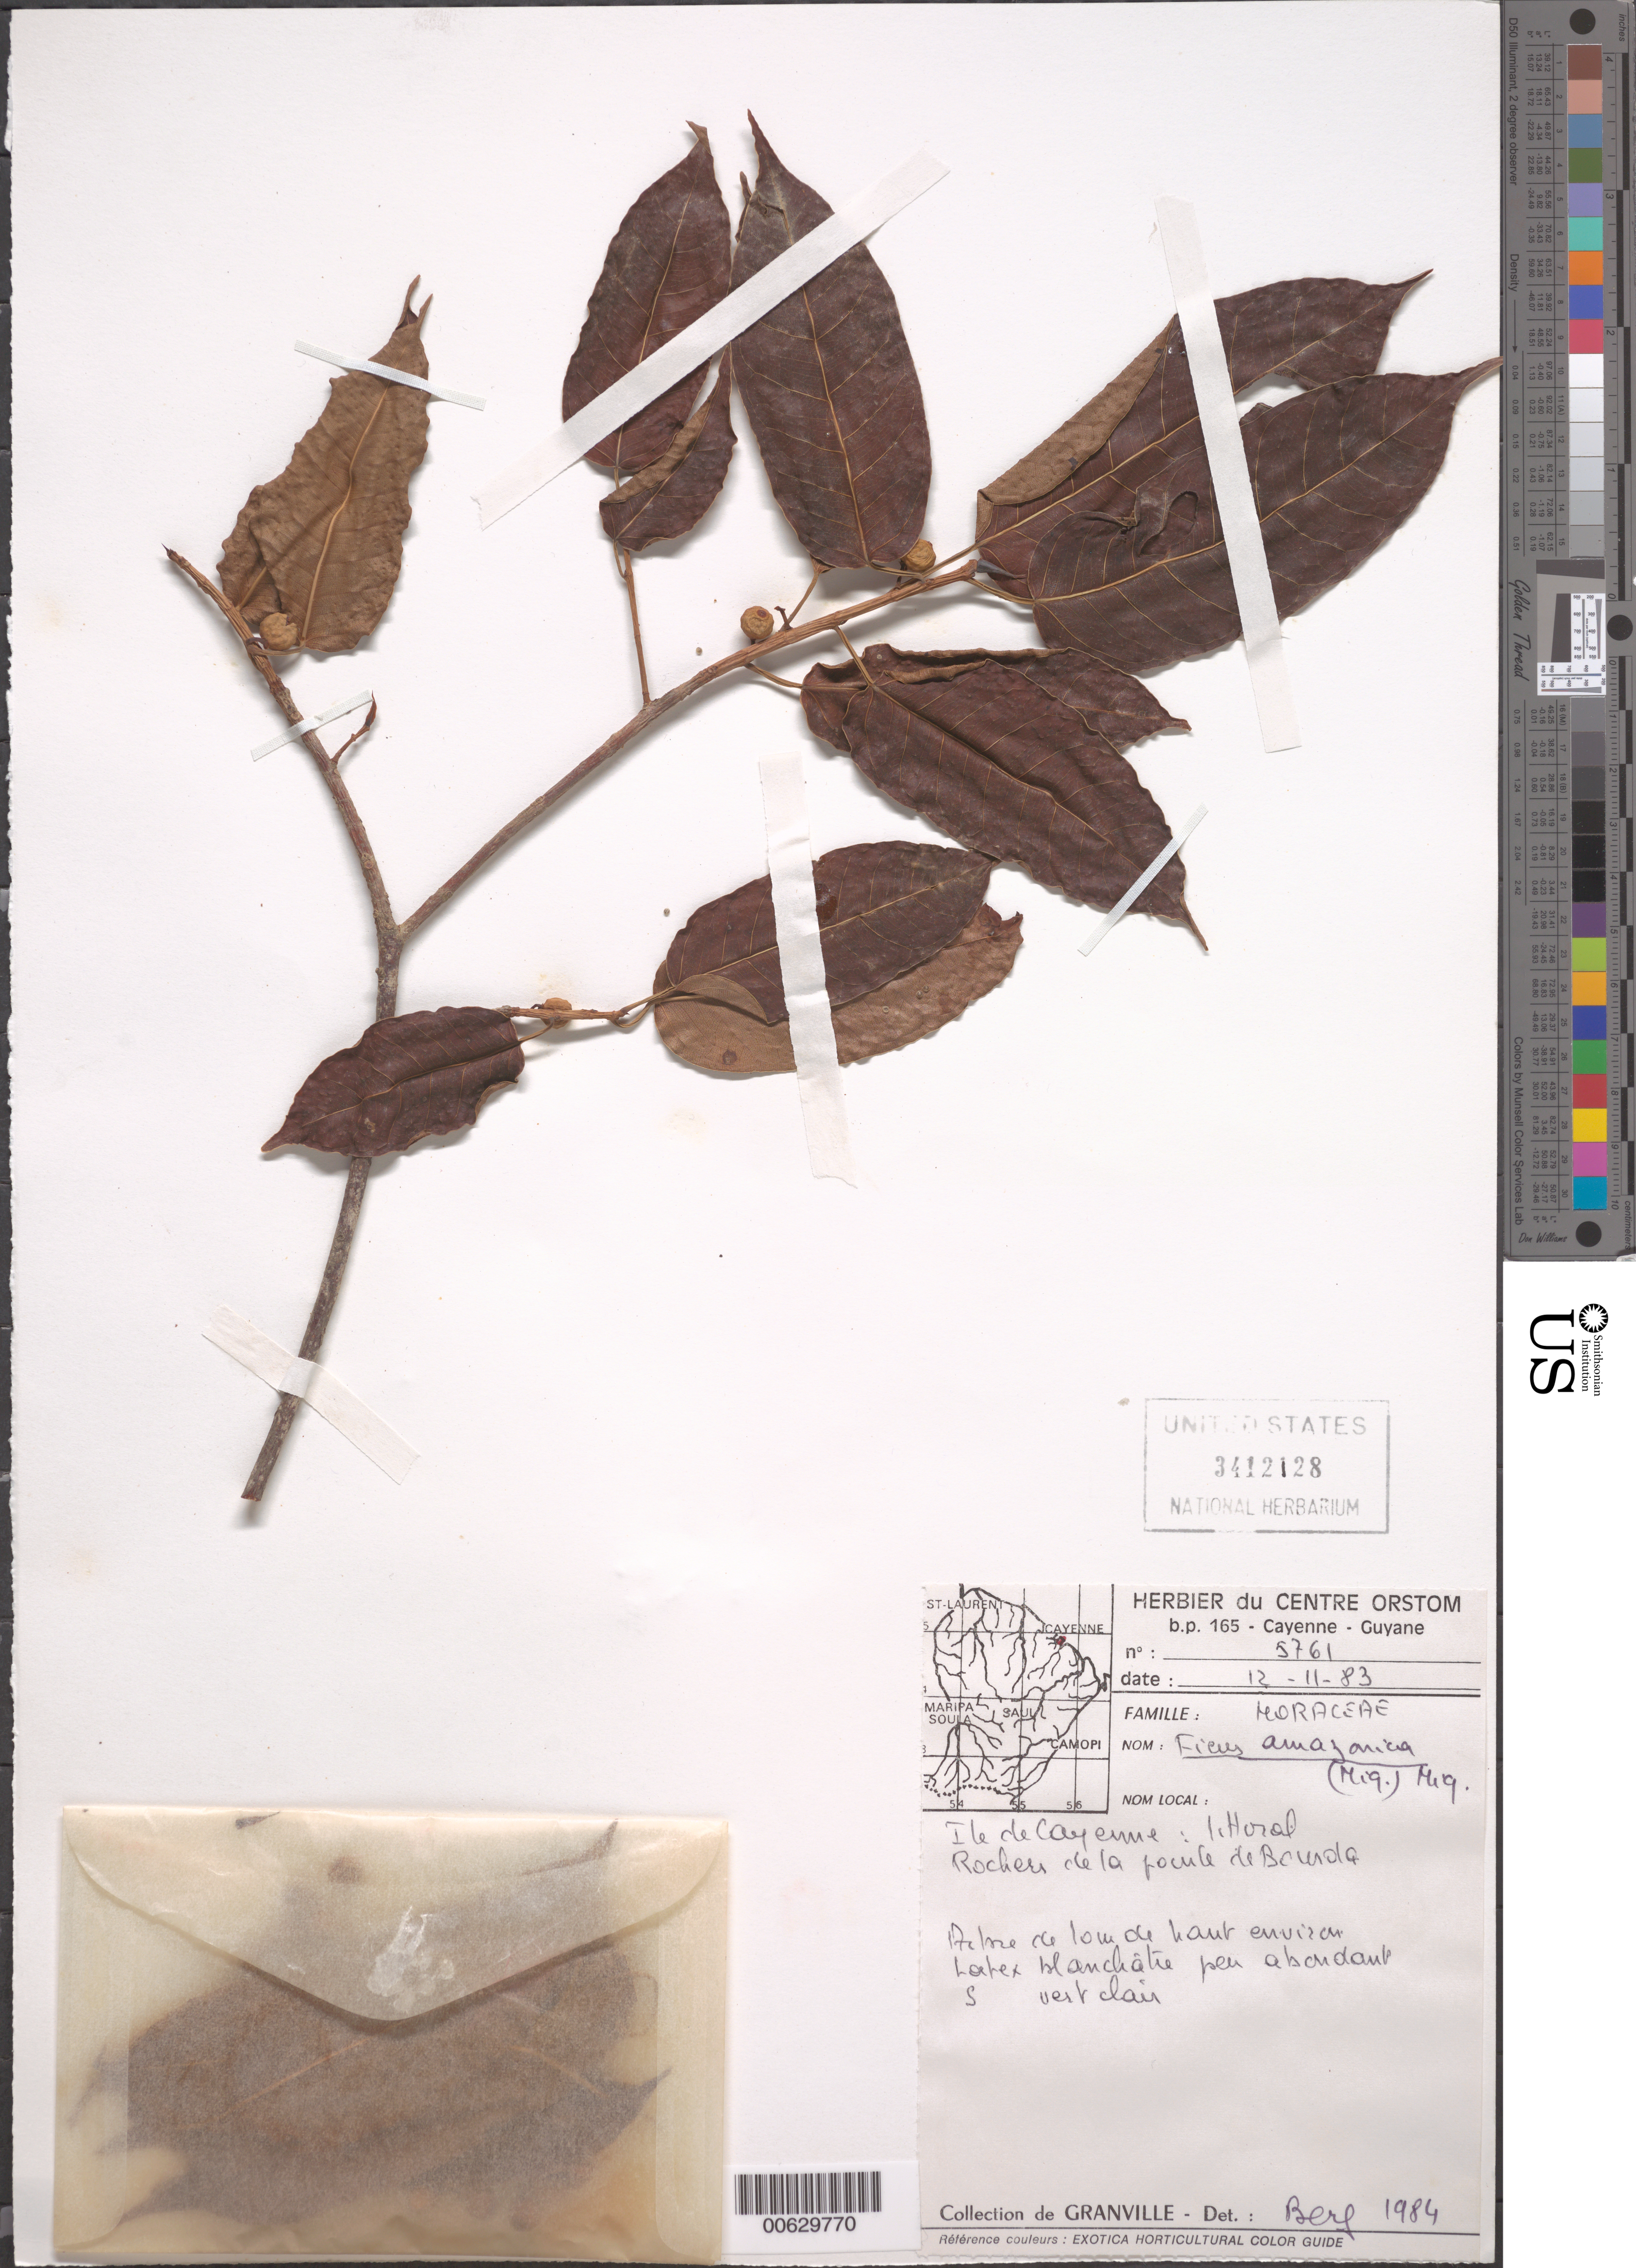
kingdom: Plantae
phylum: Tracheophyta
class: Magnoliopsida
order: Rosales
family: Moraceae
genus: Ficus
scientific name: Ficus amazonica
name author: (Miq.) Miq.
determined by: Berg, C. C.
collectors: J.-J. de Granville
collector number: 5761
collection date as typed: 12-Nov-83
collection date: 1983-11-12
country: French Guiana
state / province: Cayenne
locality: Cayenne, littoral de l'Ile, point de Bourda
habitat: Rocks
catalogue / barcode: US 3412128